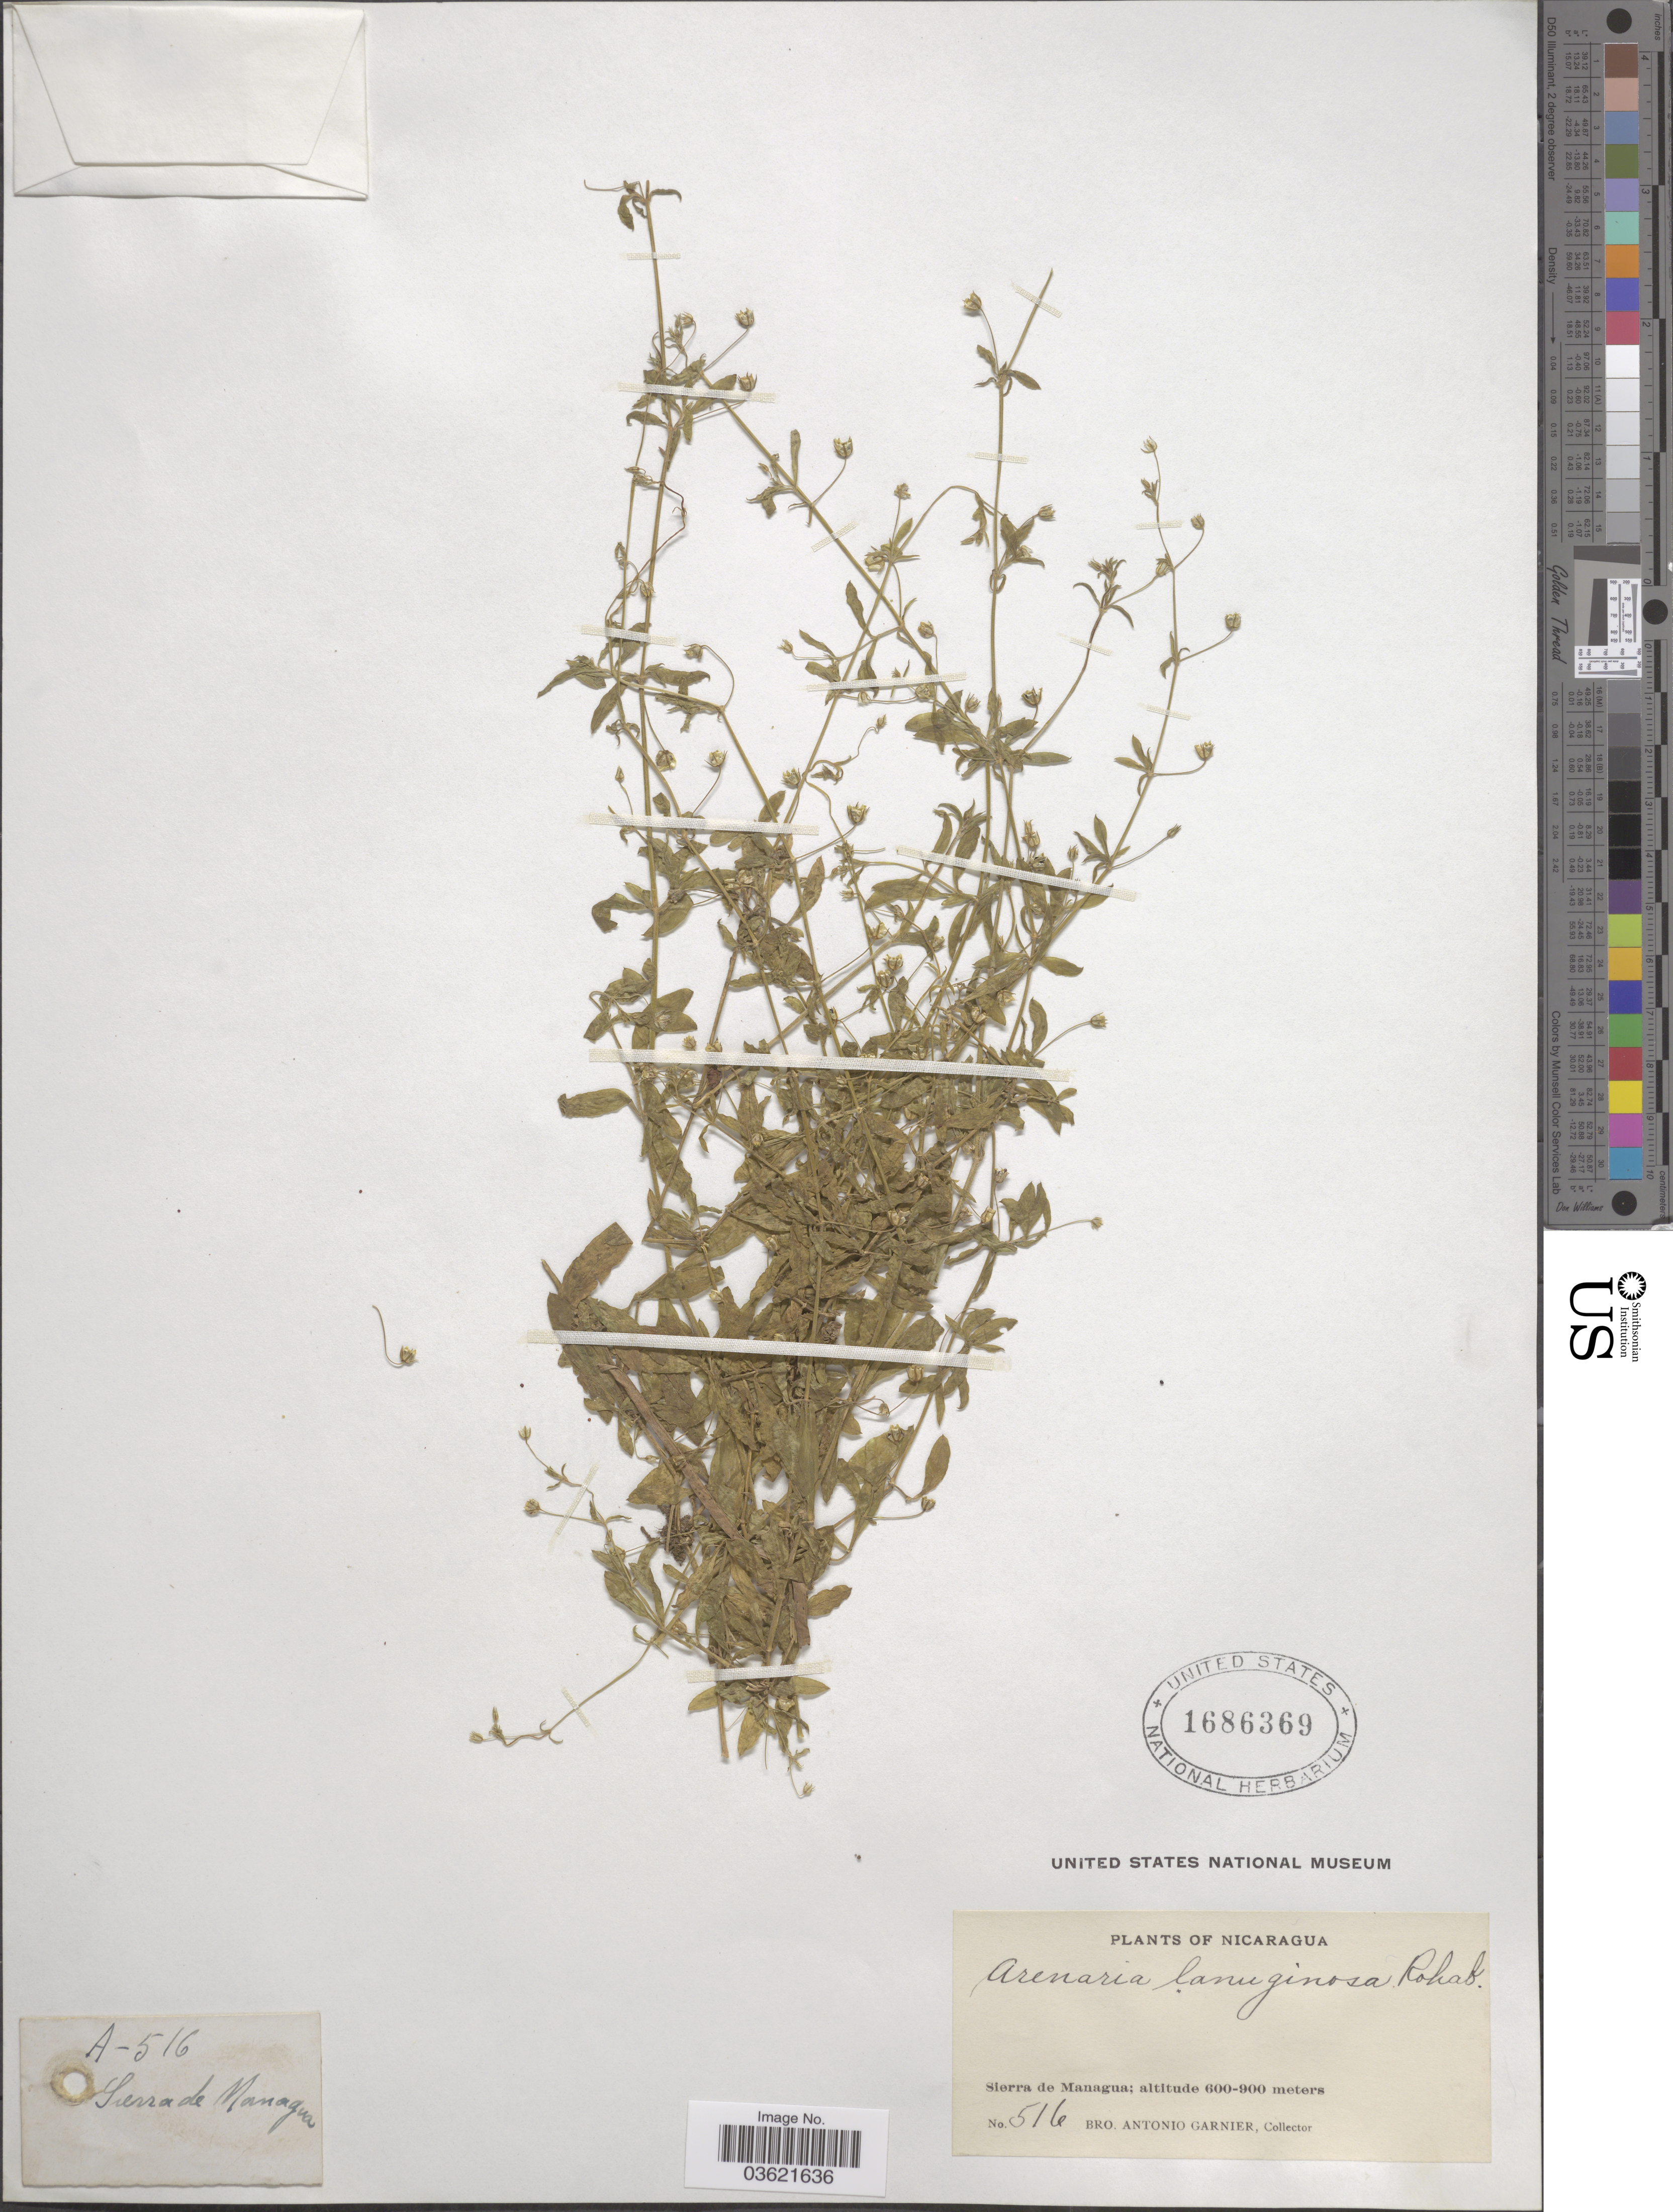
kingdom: Plantae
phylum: Tracheophyta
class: Magnoliopsida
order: Caryophyllales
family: Caryophyllaceae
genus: Arenaria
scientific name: Arenaria lanuginosa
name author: (Michx.) Rohrb.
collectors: Bro. A. Garnier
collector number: A-516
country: Nicaragua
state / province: Managua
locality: Sierra de Managua.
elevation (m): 600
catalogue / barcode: US 1686369